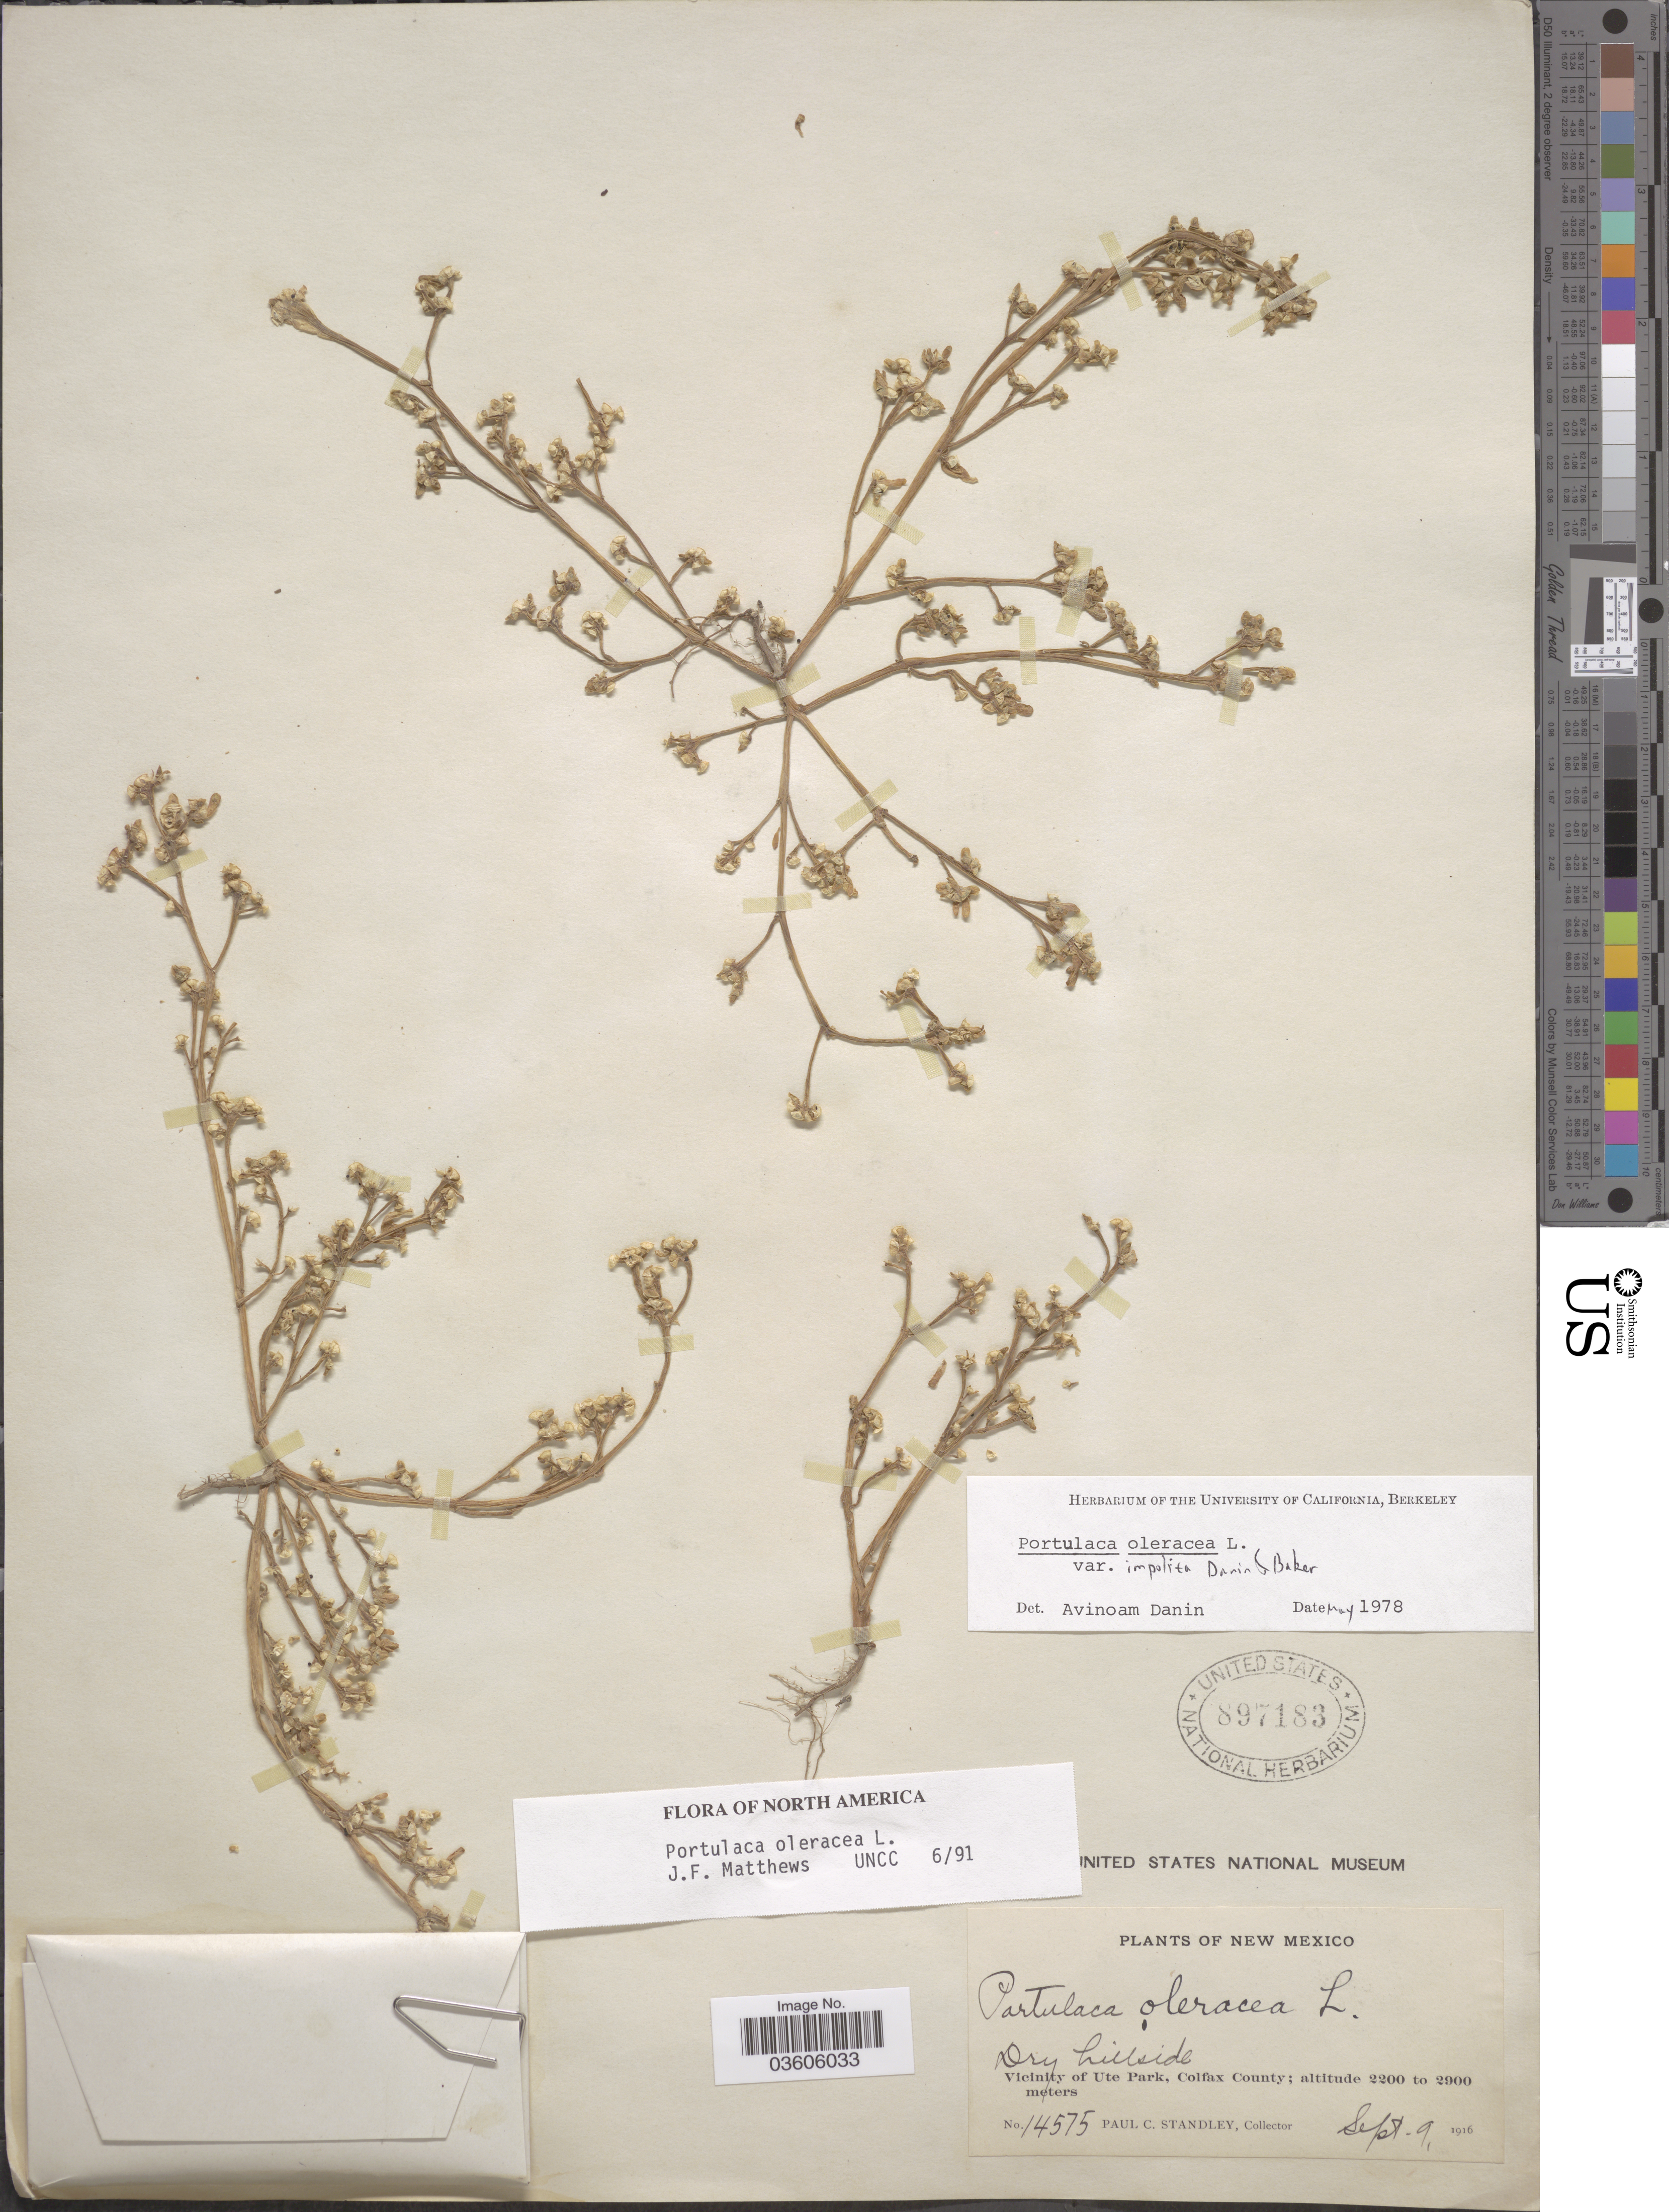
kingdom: Plantae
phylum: Tracheophyta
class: Magnoliopsida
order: Caryophyllales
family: Portulacaceae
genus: Portulaca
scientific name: Portulaca oleracea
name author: L.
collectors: P. C. Standley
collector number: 14575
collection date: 1916-09-09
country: United States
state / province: New Mexico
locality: Vicinity of Ute Park, Colfax County.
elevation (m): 2200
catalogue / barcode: US 897183